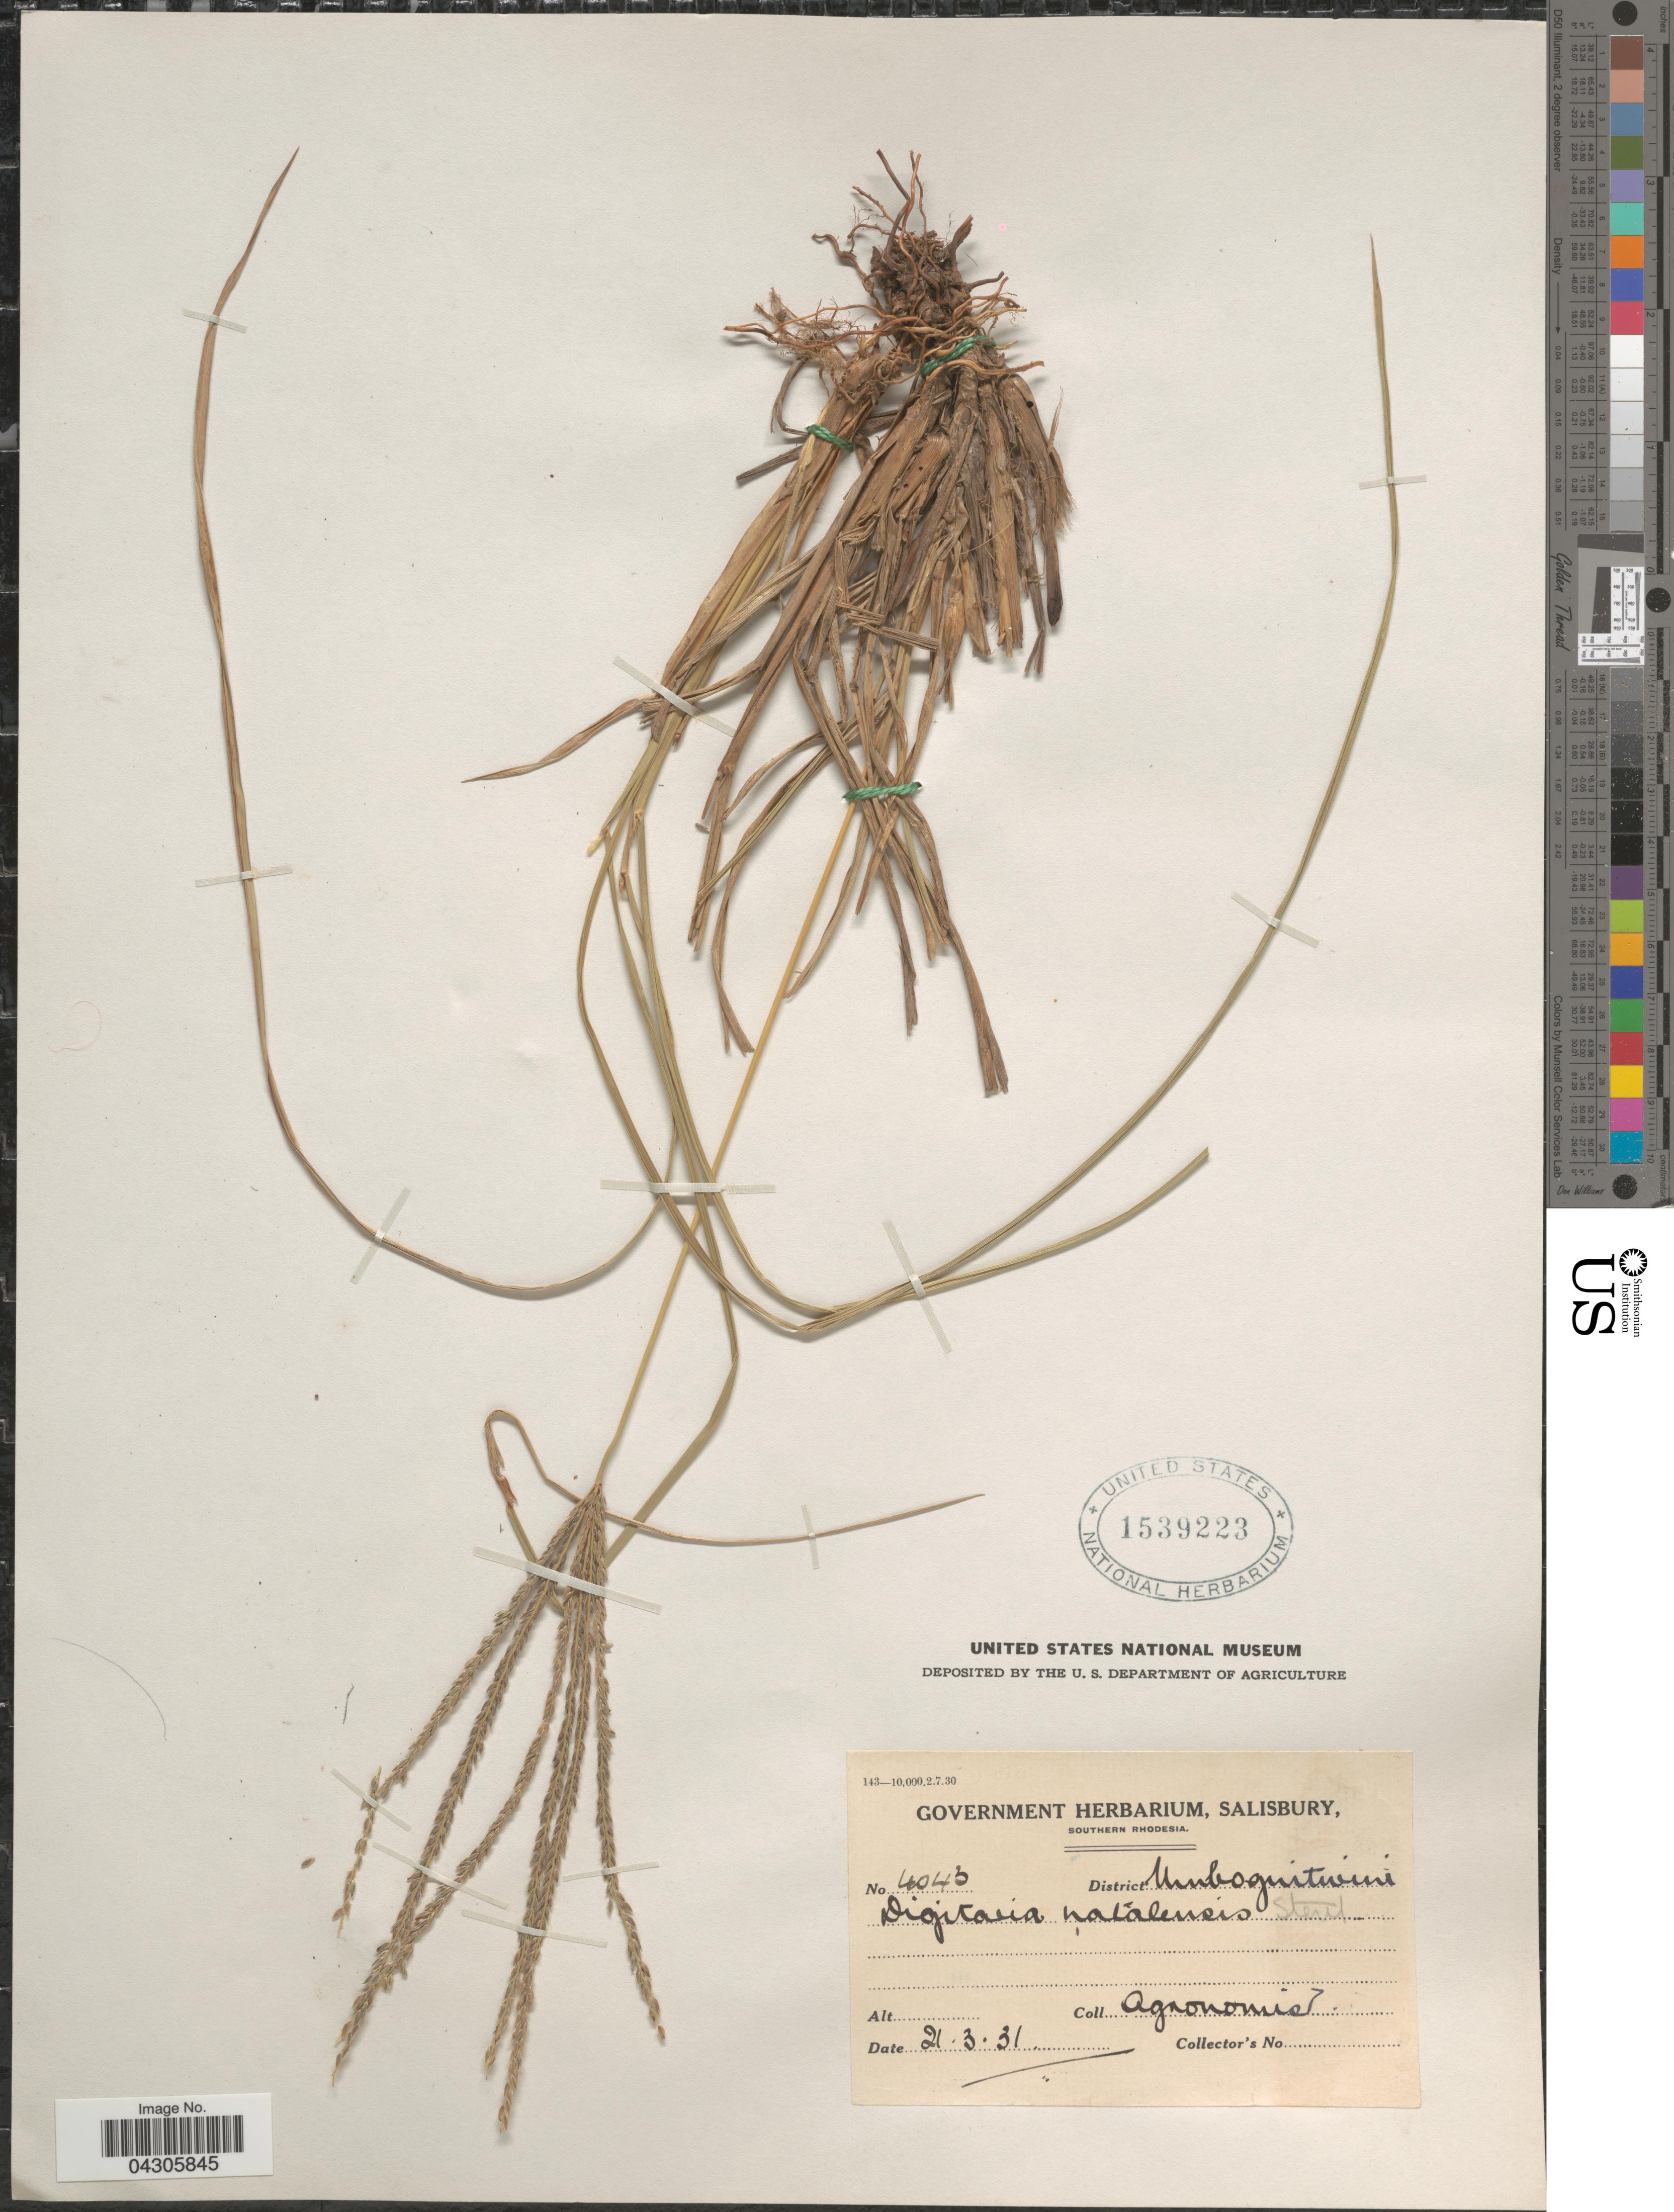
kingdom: Plantae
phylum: Tracheophyta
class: Liliopsida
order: Poales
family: Poaceae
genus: Digitaria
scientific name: Digitaria natalensis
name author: Stent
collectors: Agronomist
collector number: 4043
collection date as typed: Transcribed d/m/y: 21/3/31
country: Zimbabwe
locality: District Umboguitwini.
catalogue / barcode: US 1539223